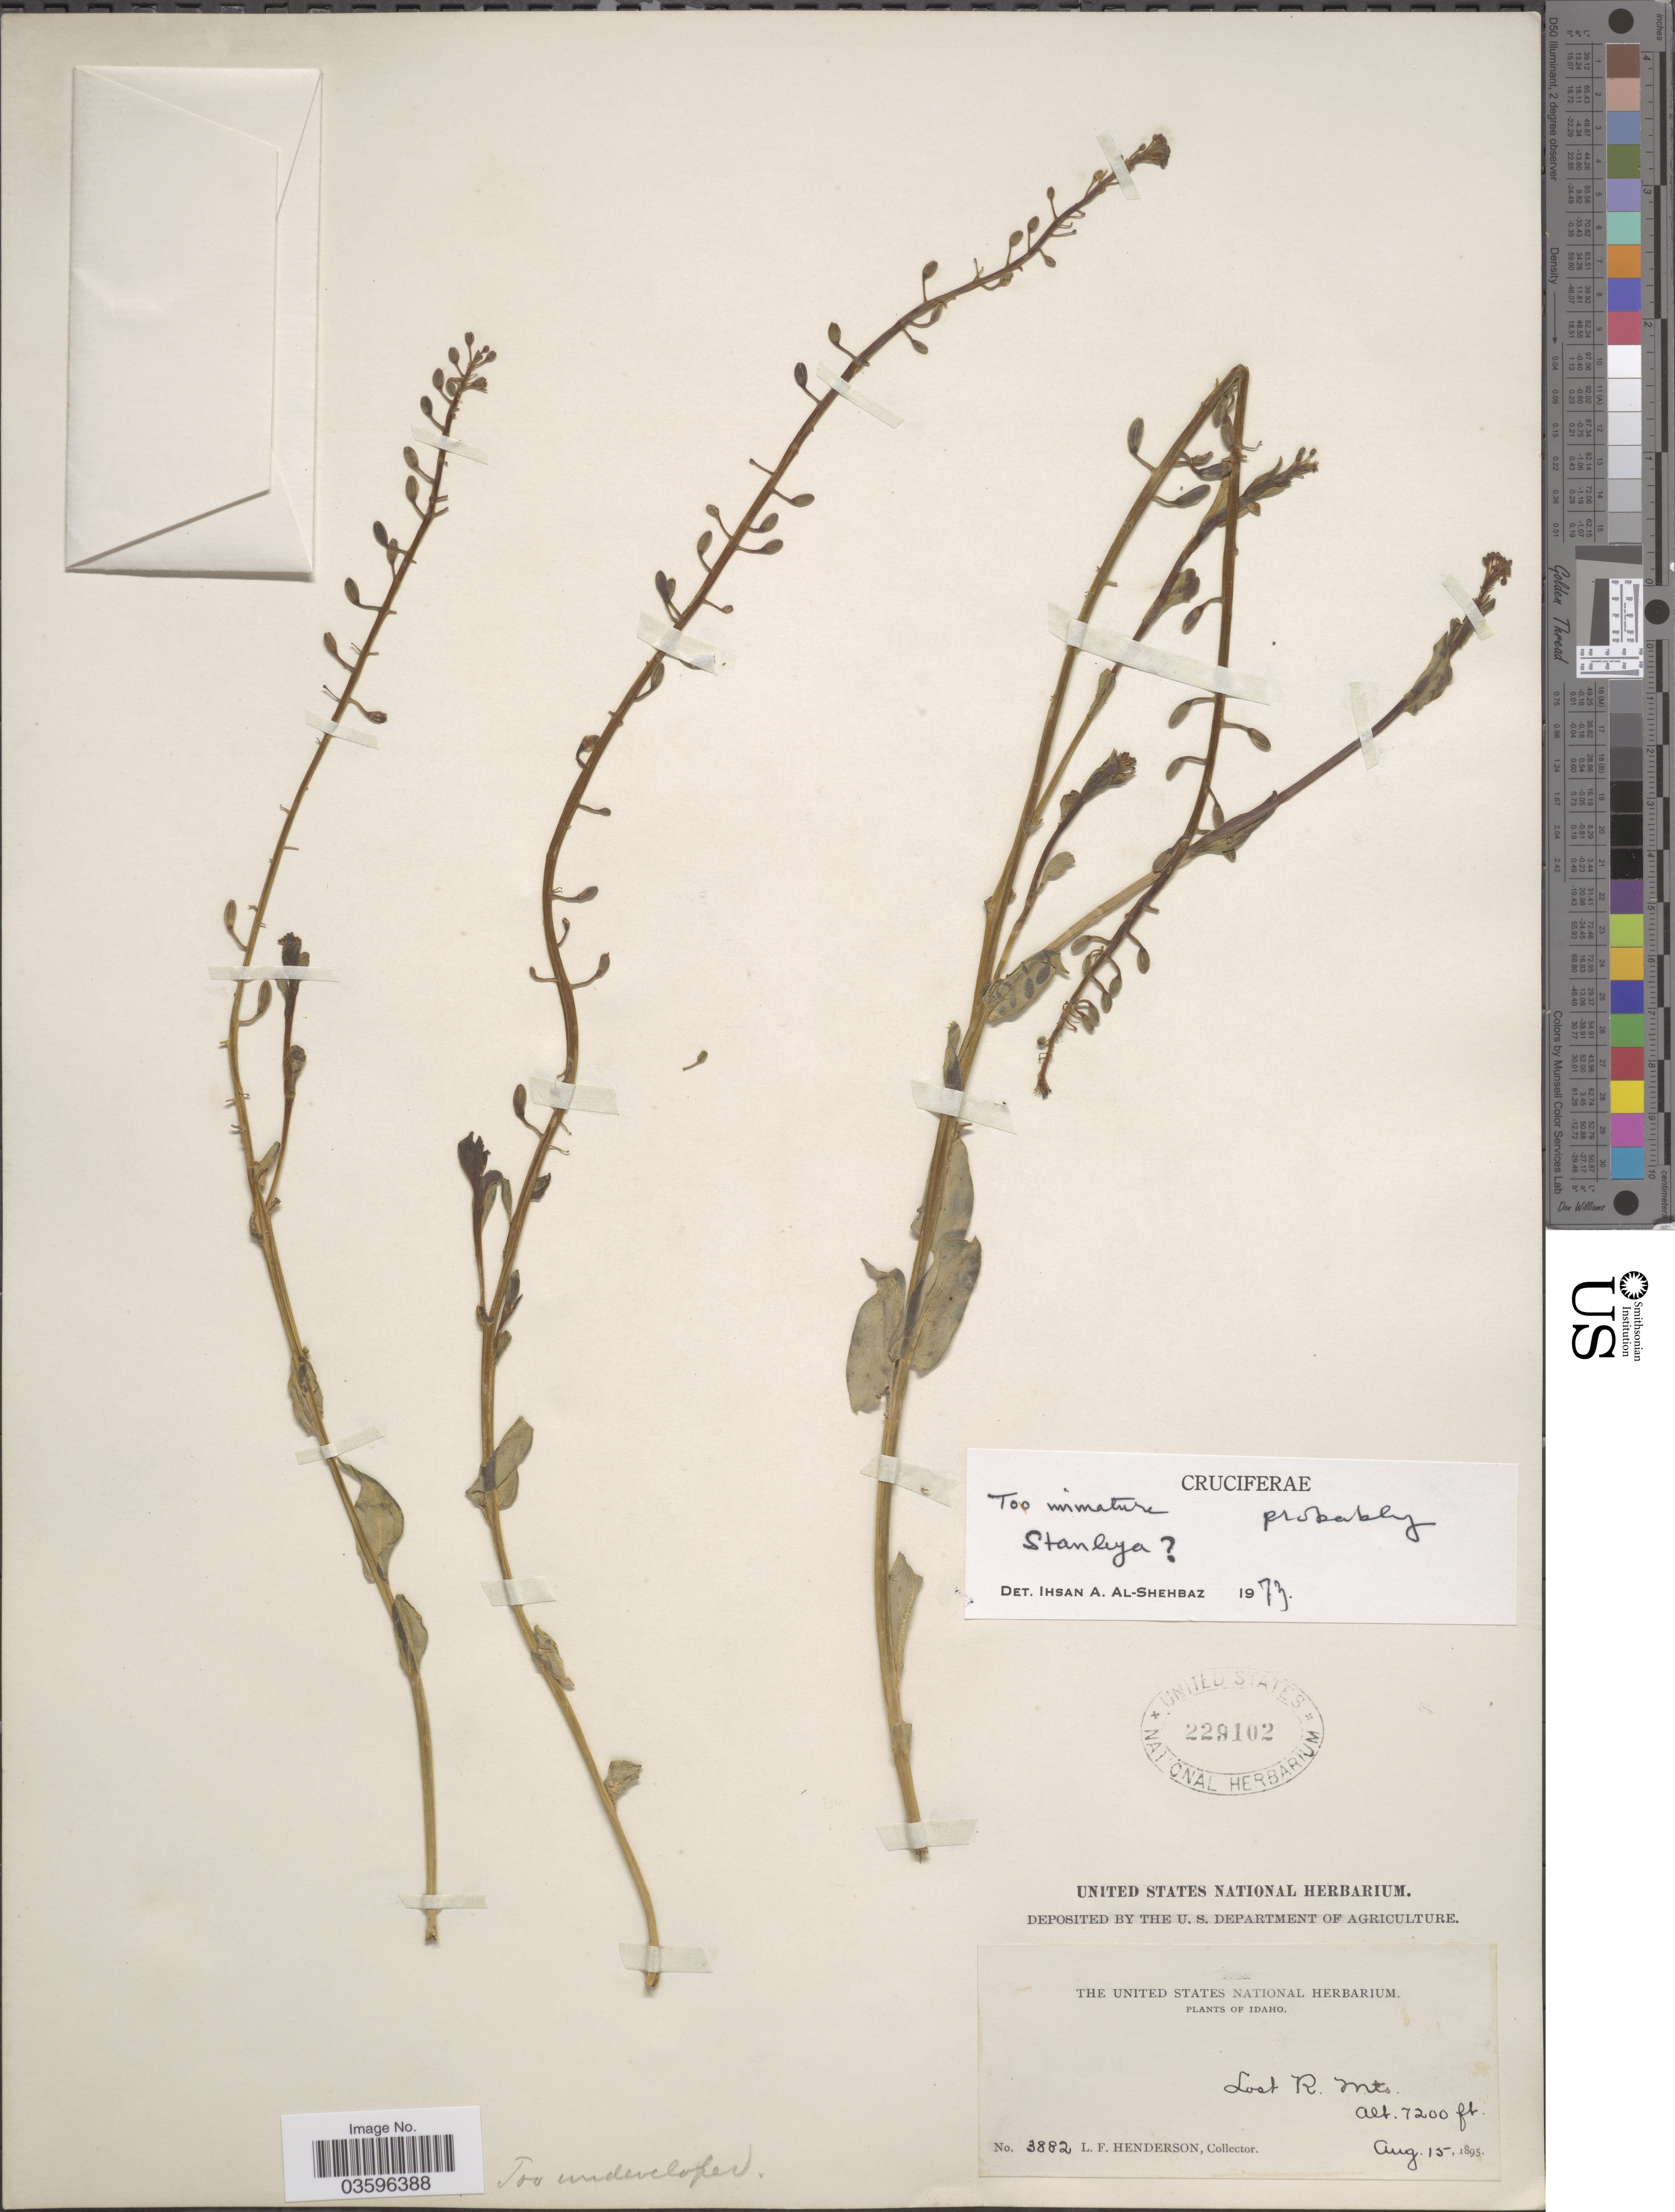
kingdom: Plantae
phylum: Tracheophyta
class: Magnoliopsida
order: Brassicales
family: Brassicaceae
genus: Stanleya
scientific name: Stanleya sp.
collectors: L. Henderson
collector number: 3882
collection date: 1895-08-15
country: United States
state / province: Idaho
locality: Lost R. Mts.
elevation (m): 2195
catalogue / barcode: US 229102